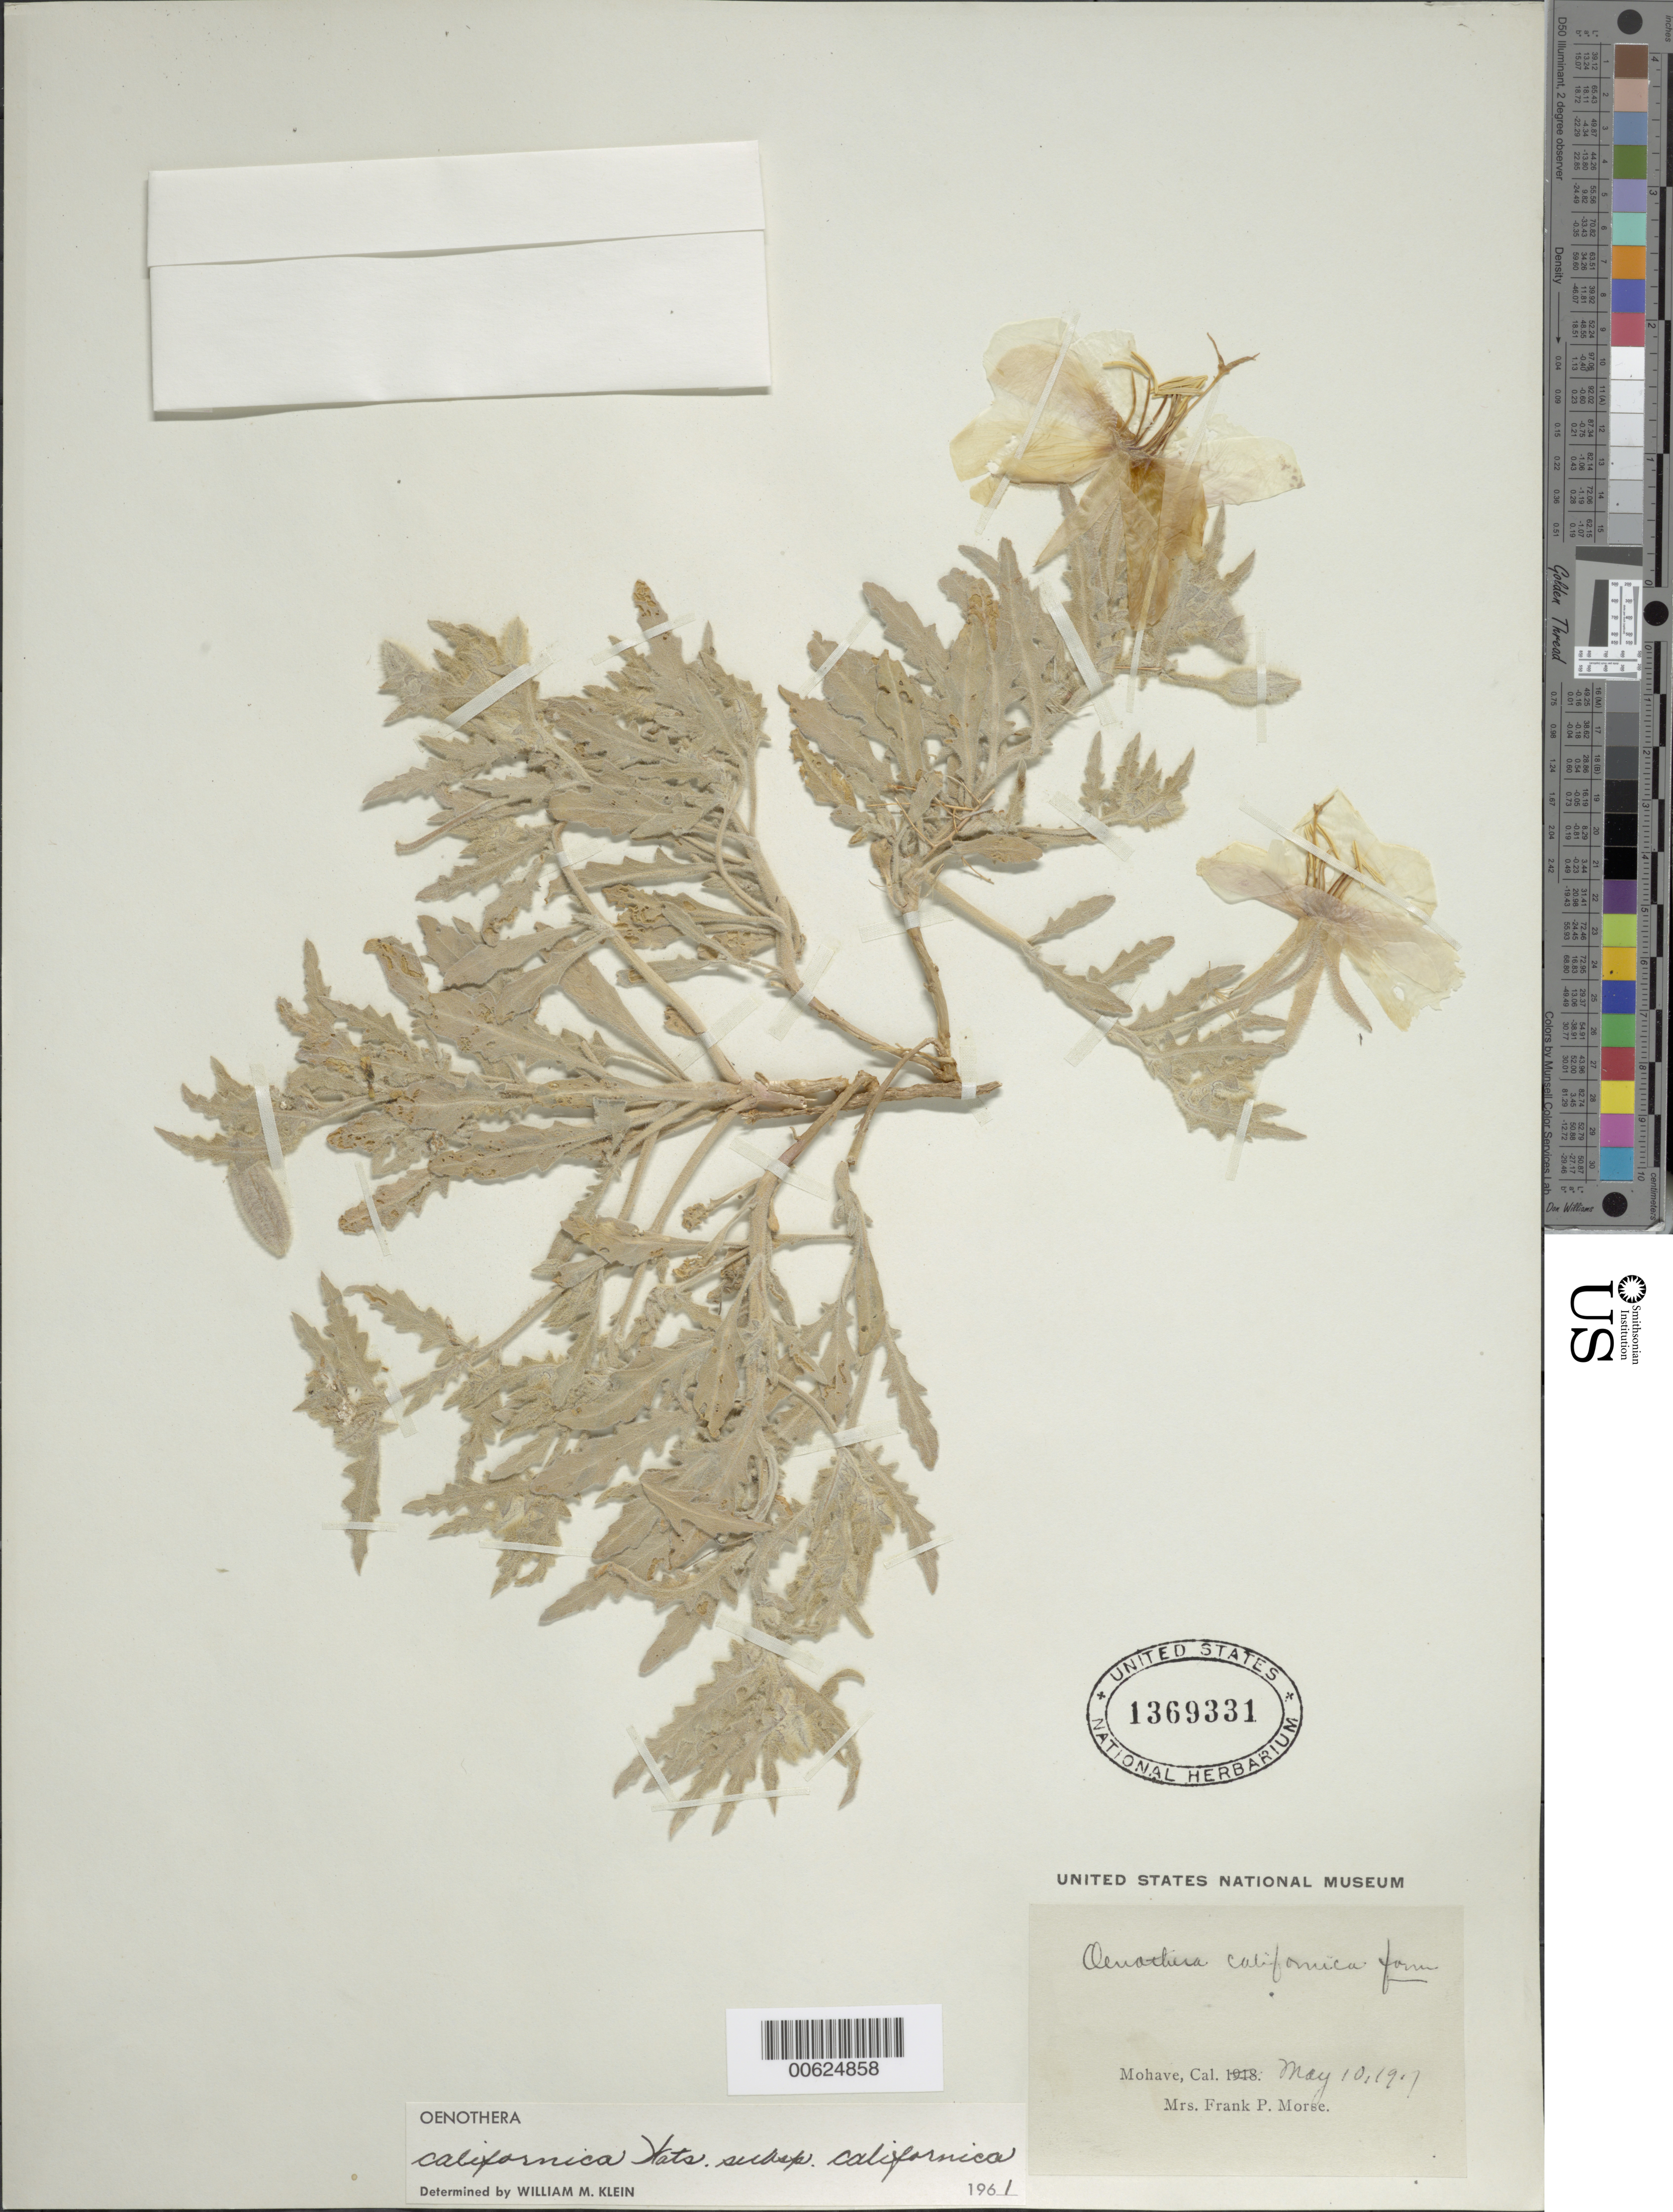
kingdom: Plantae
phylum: Tracheophyta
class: Magnoliopsida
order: Myrtales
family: Onagraceae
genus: Oenothera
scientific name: Oenothera avita subsp. californica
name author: (S. Watson) W.L. Wagner & Gandhi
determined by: Wagner, W. L., (BOT), Smithsonian Institution - National Museum of Natural History (UNITED STATES)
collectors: F. Morse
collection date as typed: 10 May 1917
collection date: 1917-05-10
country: United States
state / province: California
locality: Mojave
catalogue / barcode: US 1369331